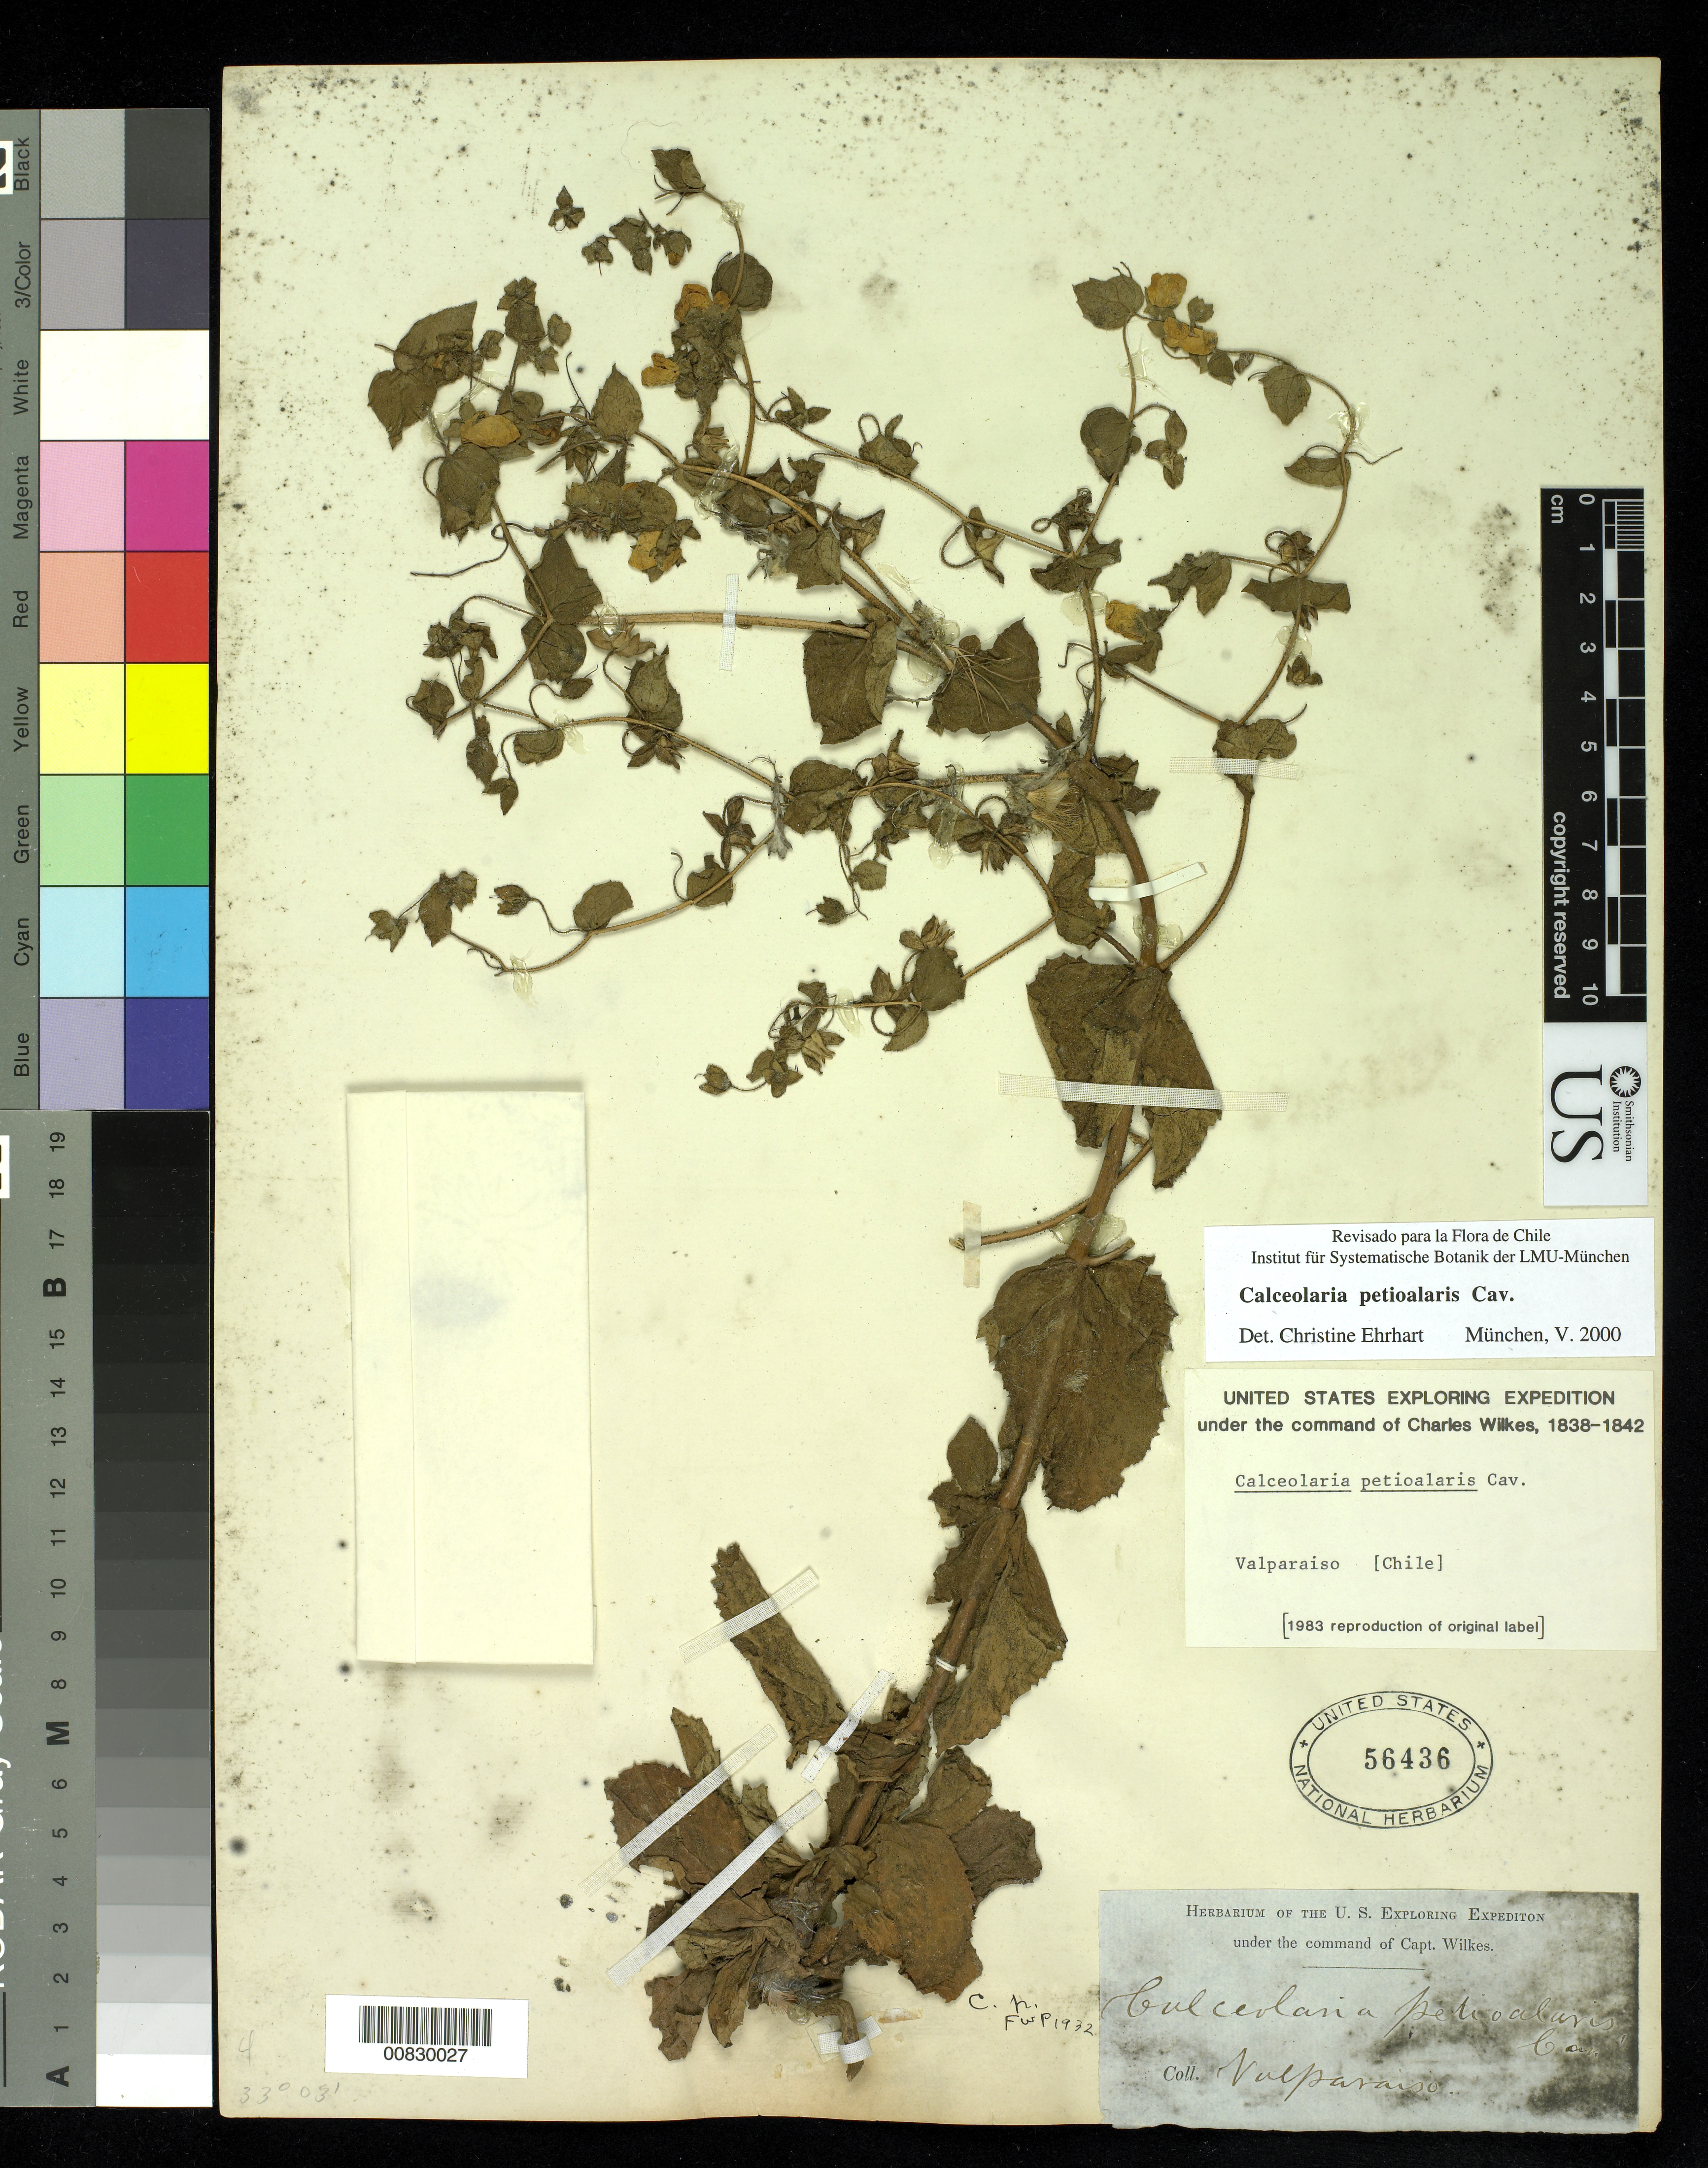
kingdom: Plantae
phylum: Tracheophyta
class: Magnoliopsida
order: Lamiales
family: Calceolariaceae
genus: Calceolaria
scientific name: Calceolaria petioalaris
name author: Cav.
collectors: Wilkes Explor. Exped.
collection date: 1838/1842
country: Chile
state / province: Valparaíso (V)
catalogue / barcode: US 56436